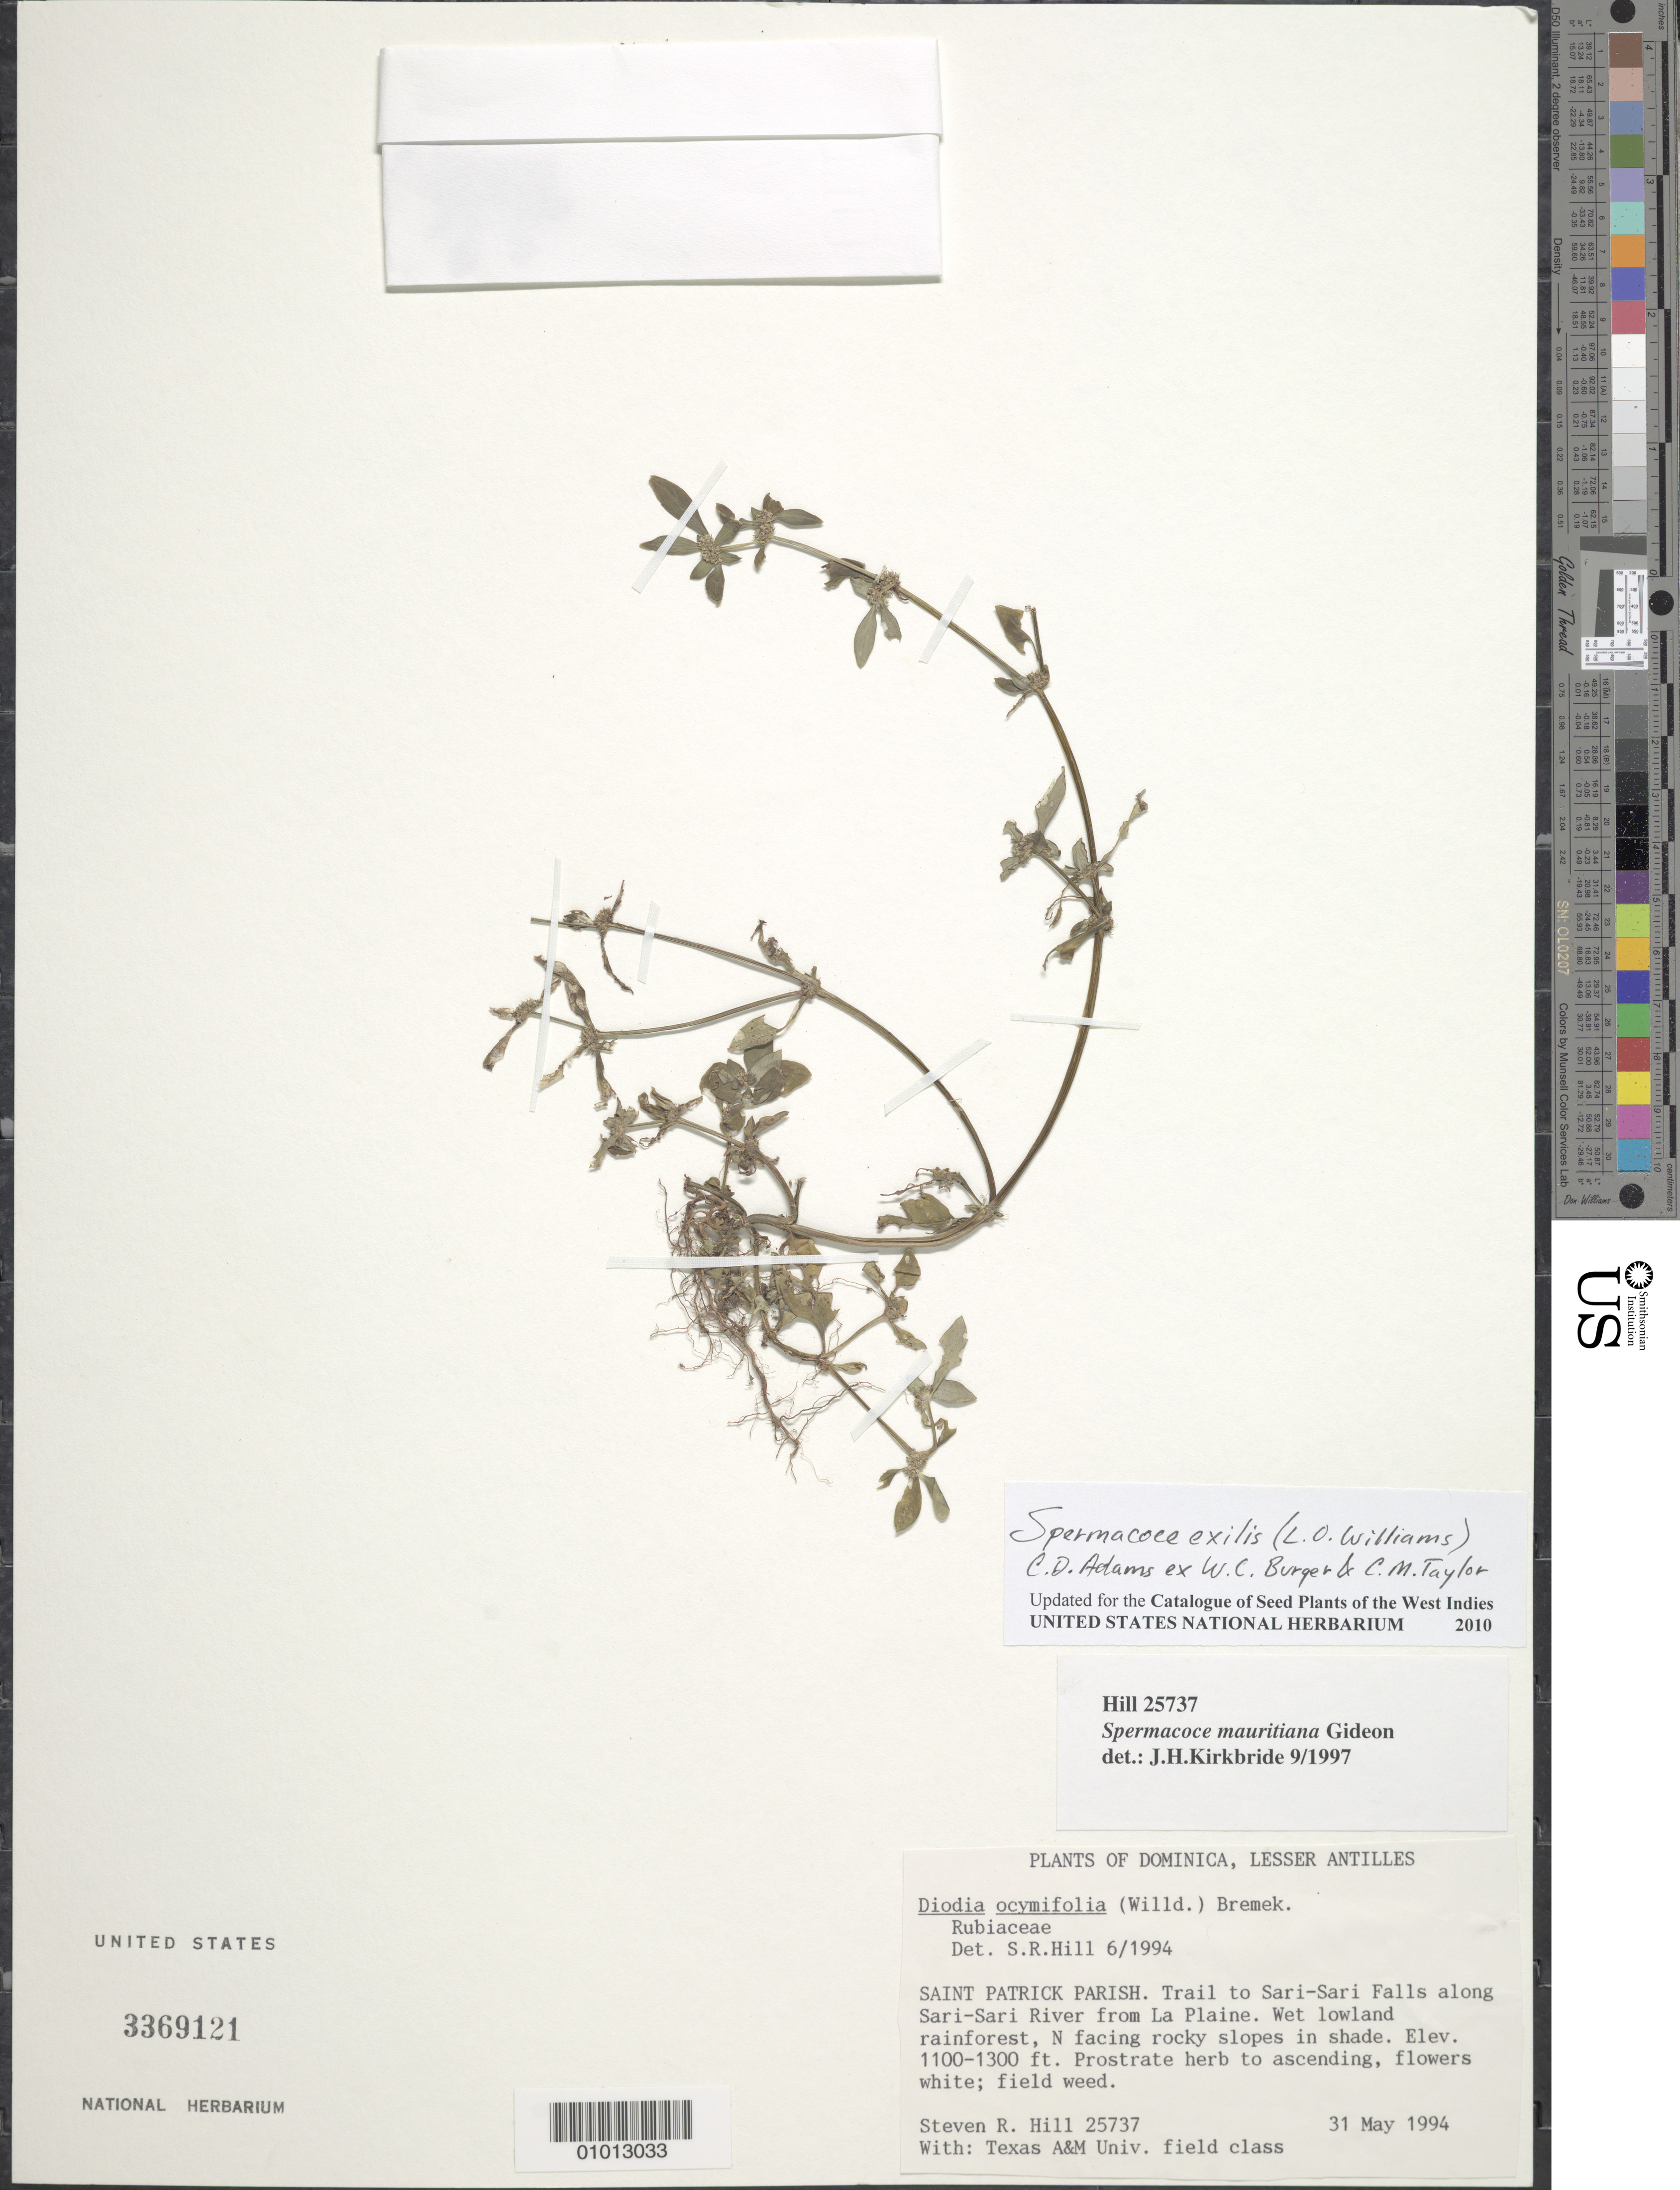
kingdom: Plantae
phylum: Tracheophyta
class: Magnoliopsida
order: Gentianales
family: Rubiaceae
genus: Spermacoce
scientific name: Spermacoce exilis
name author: (L.O. Williams) C.D. Adams ex W.C. Burger & C.M. Taylor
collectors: S. R. Hill & Texas A&M University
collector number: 25737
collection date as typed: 31 May 1994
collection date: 1994-05-31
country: Dominica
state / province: St. Patrick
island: Dominica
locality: Trail to Sari-Sari Falls along Sari-Sari River from La Plaine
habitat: Wet lowland rainforest, N facing rocky slopes in shade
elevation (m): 335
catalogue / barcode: US 3369121